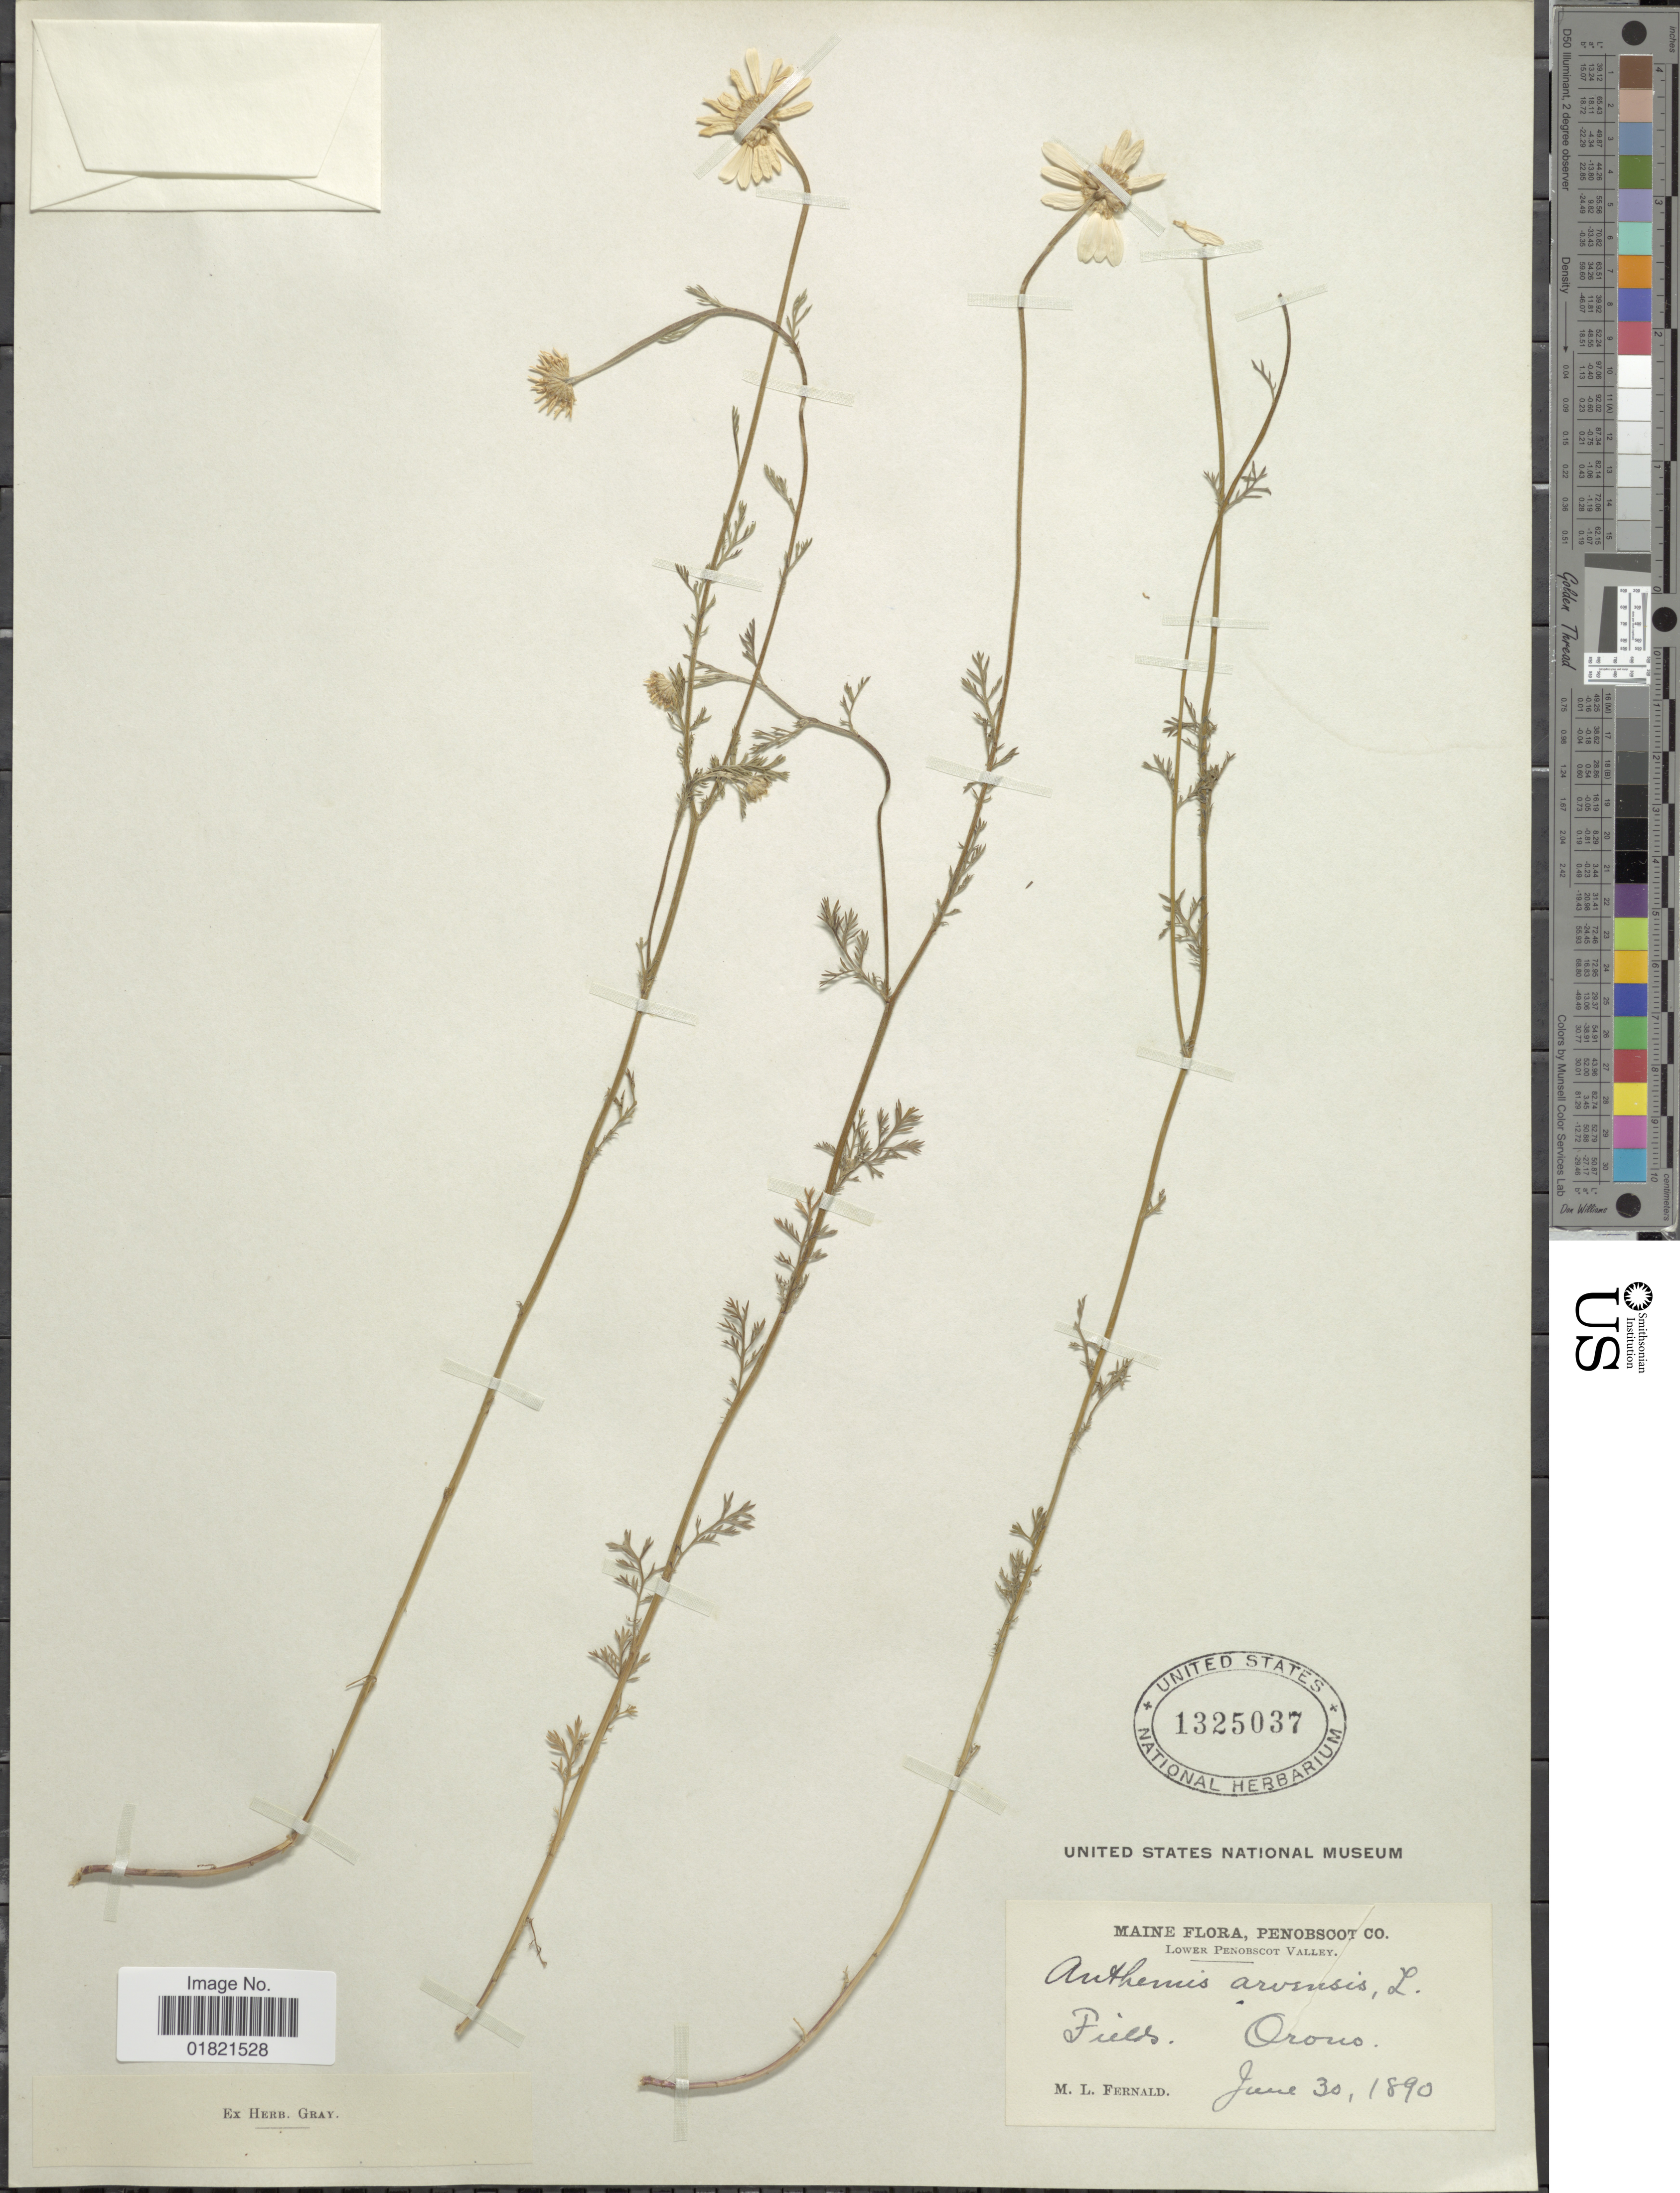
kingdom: Plantae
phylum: Tracheophyta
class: Magnoliopsida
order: Asterales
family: Asteraceae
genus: Anthemis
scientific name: Anthemis arvensis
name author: L.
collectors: M. L. Fernald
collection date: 1890-06-30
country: United States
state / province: Maine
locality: Penobscot Co., Lower Penobscot Valley, Orono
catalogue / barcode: US 1325037